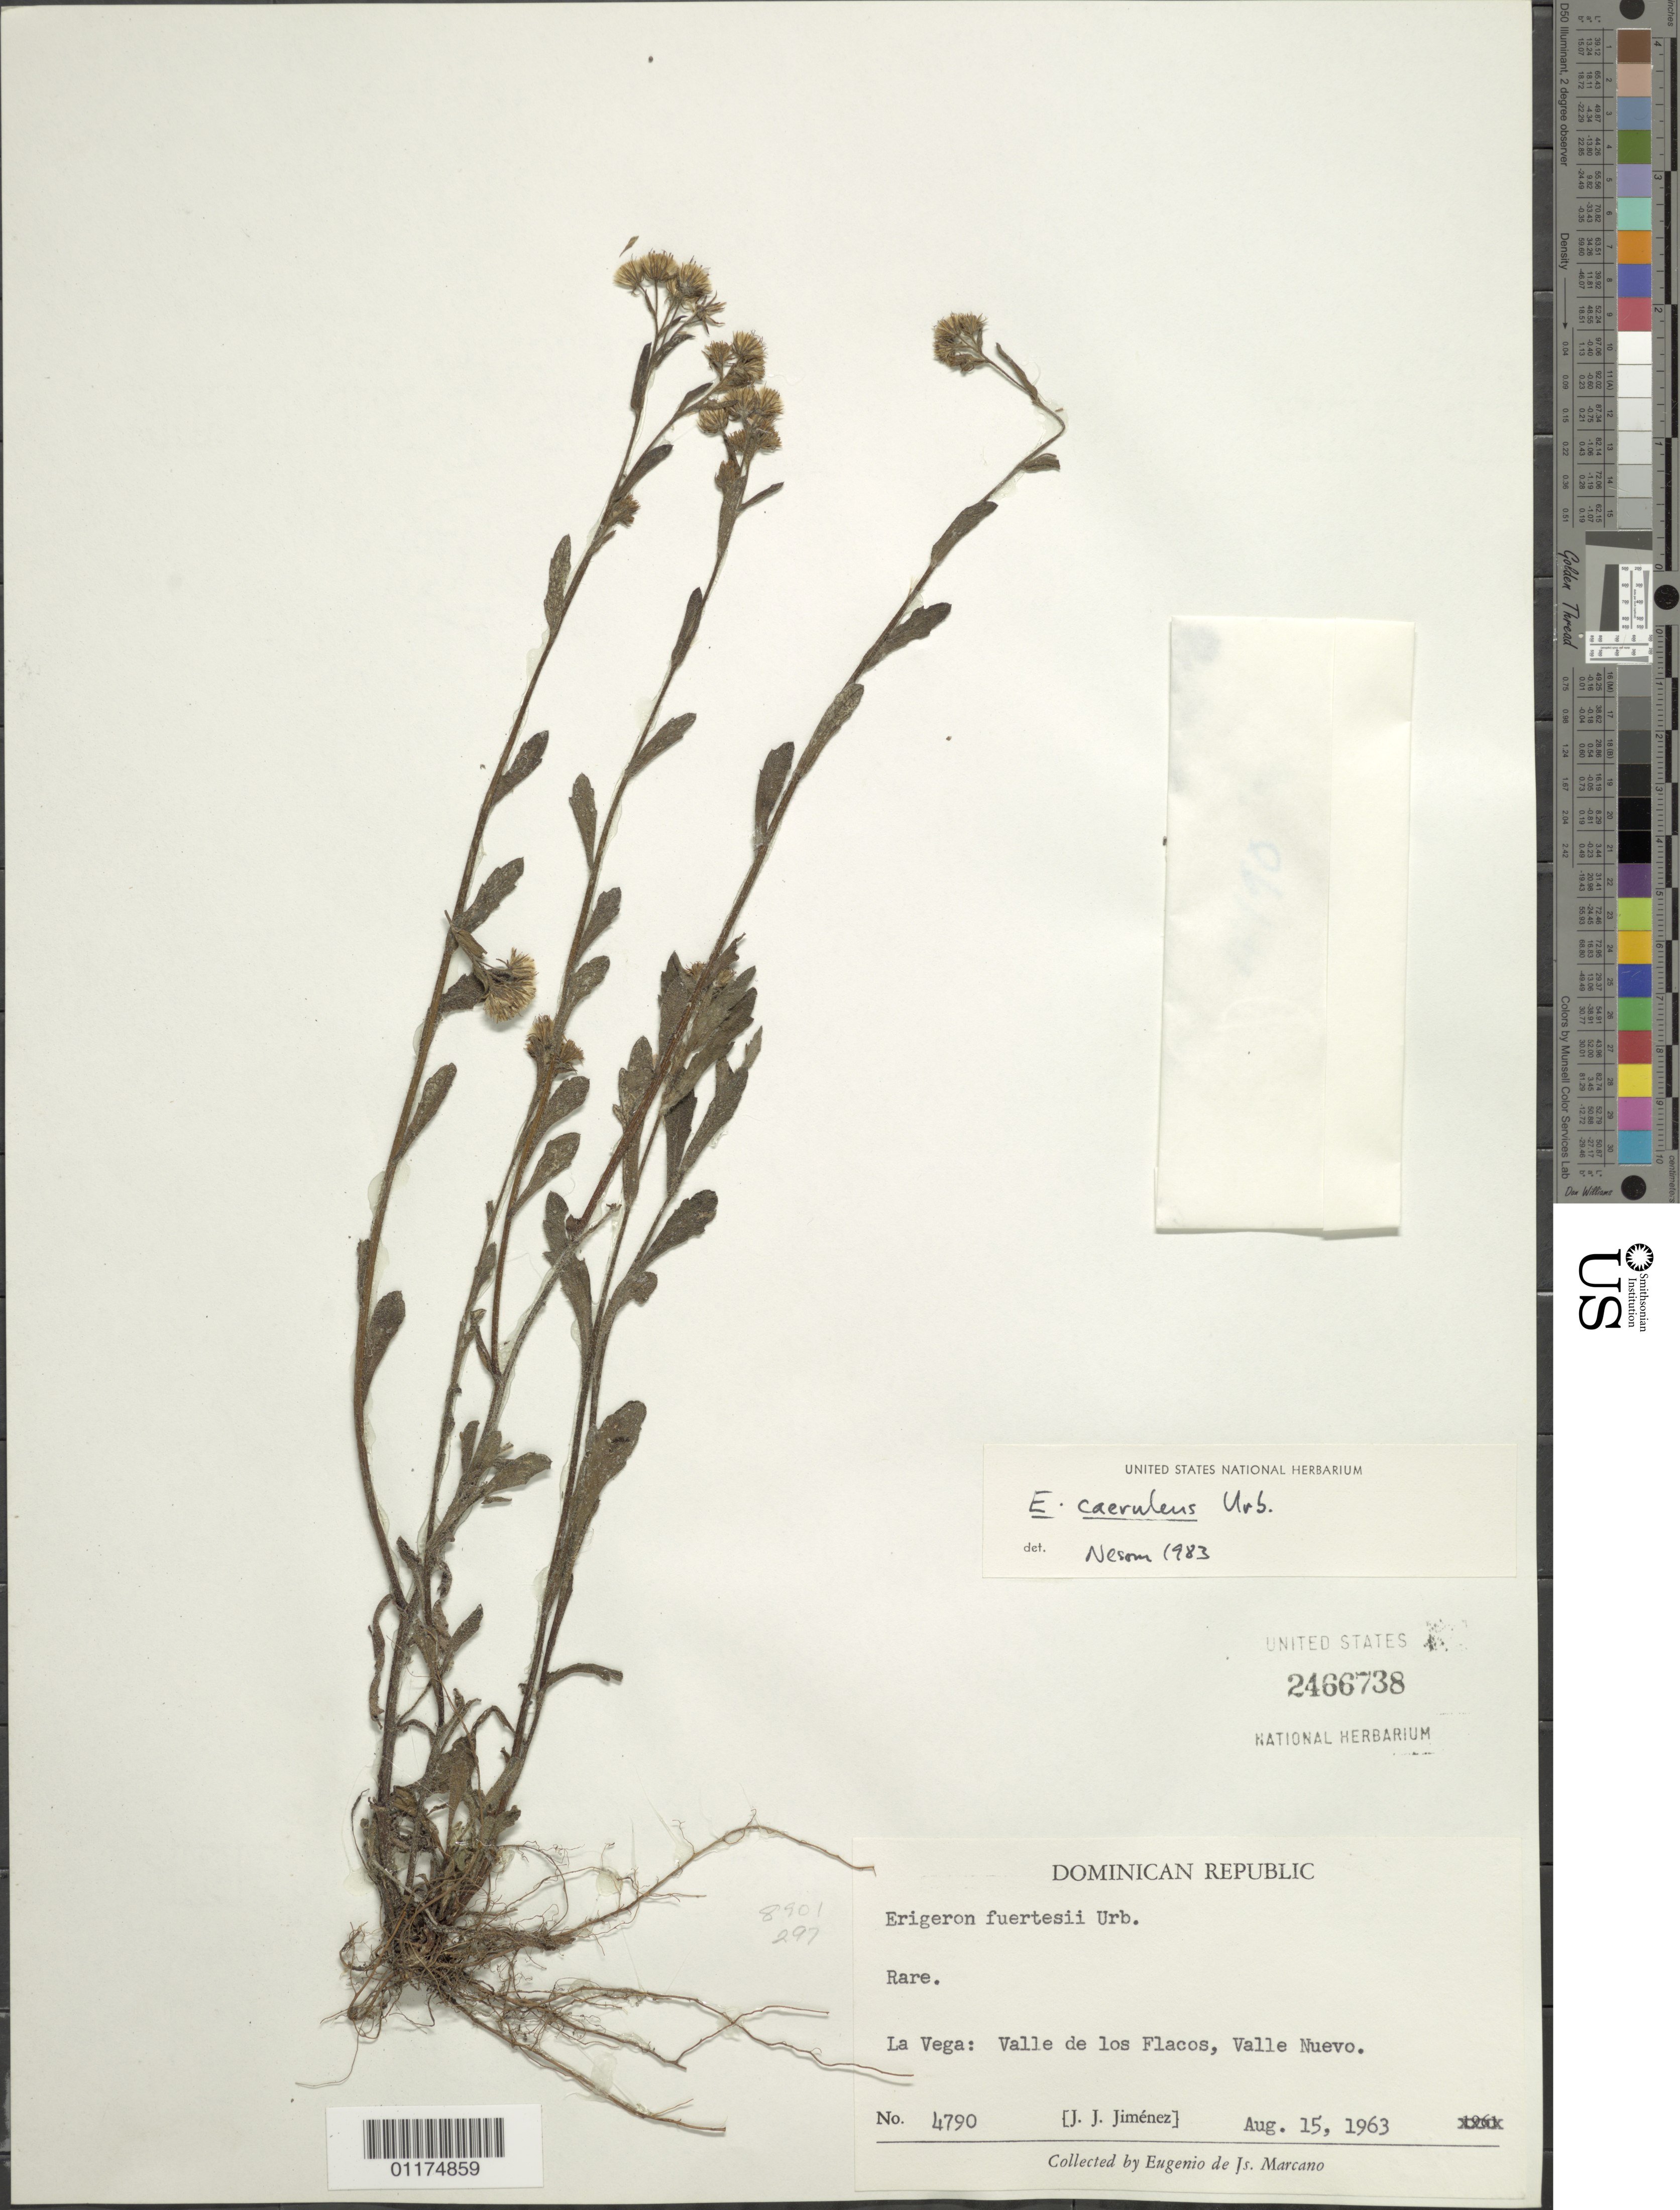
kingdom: Plantae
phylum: Tracheophyta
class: Magnoliopsida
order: Asterales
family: Asteraceae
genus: Erigeron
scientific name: Erigeron caeruleus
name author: Urb.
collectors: J. J. Jiménez Almonte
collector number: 4790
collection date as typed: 15 Aug 1963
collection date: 1963-08-15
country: Dominican Republic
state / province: La Vega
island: Hispaniola I.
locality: Valle de los Flacos, Valle Nuevo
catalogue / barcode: US 2466738